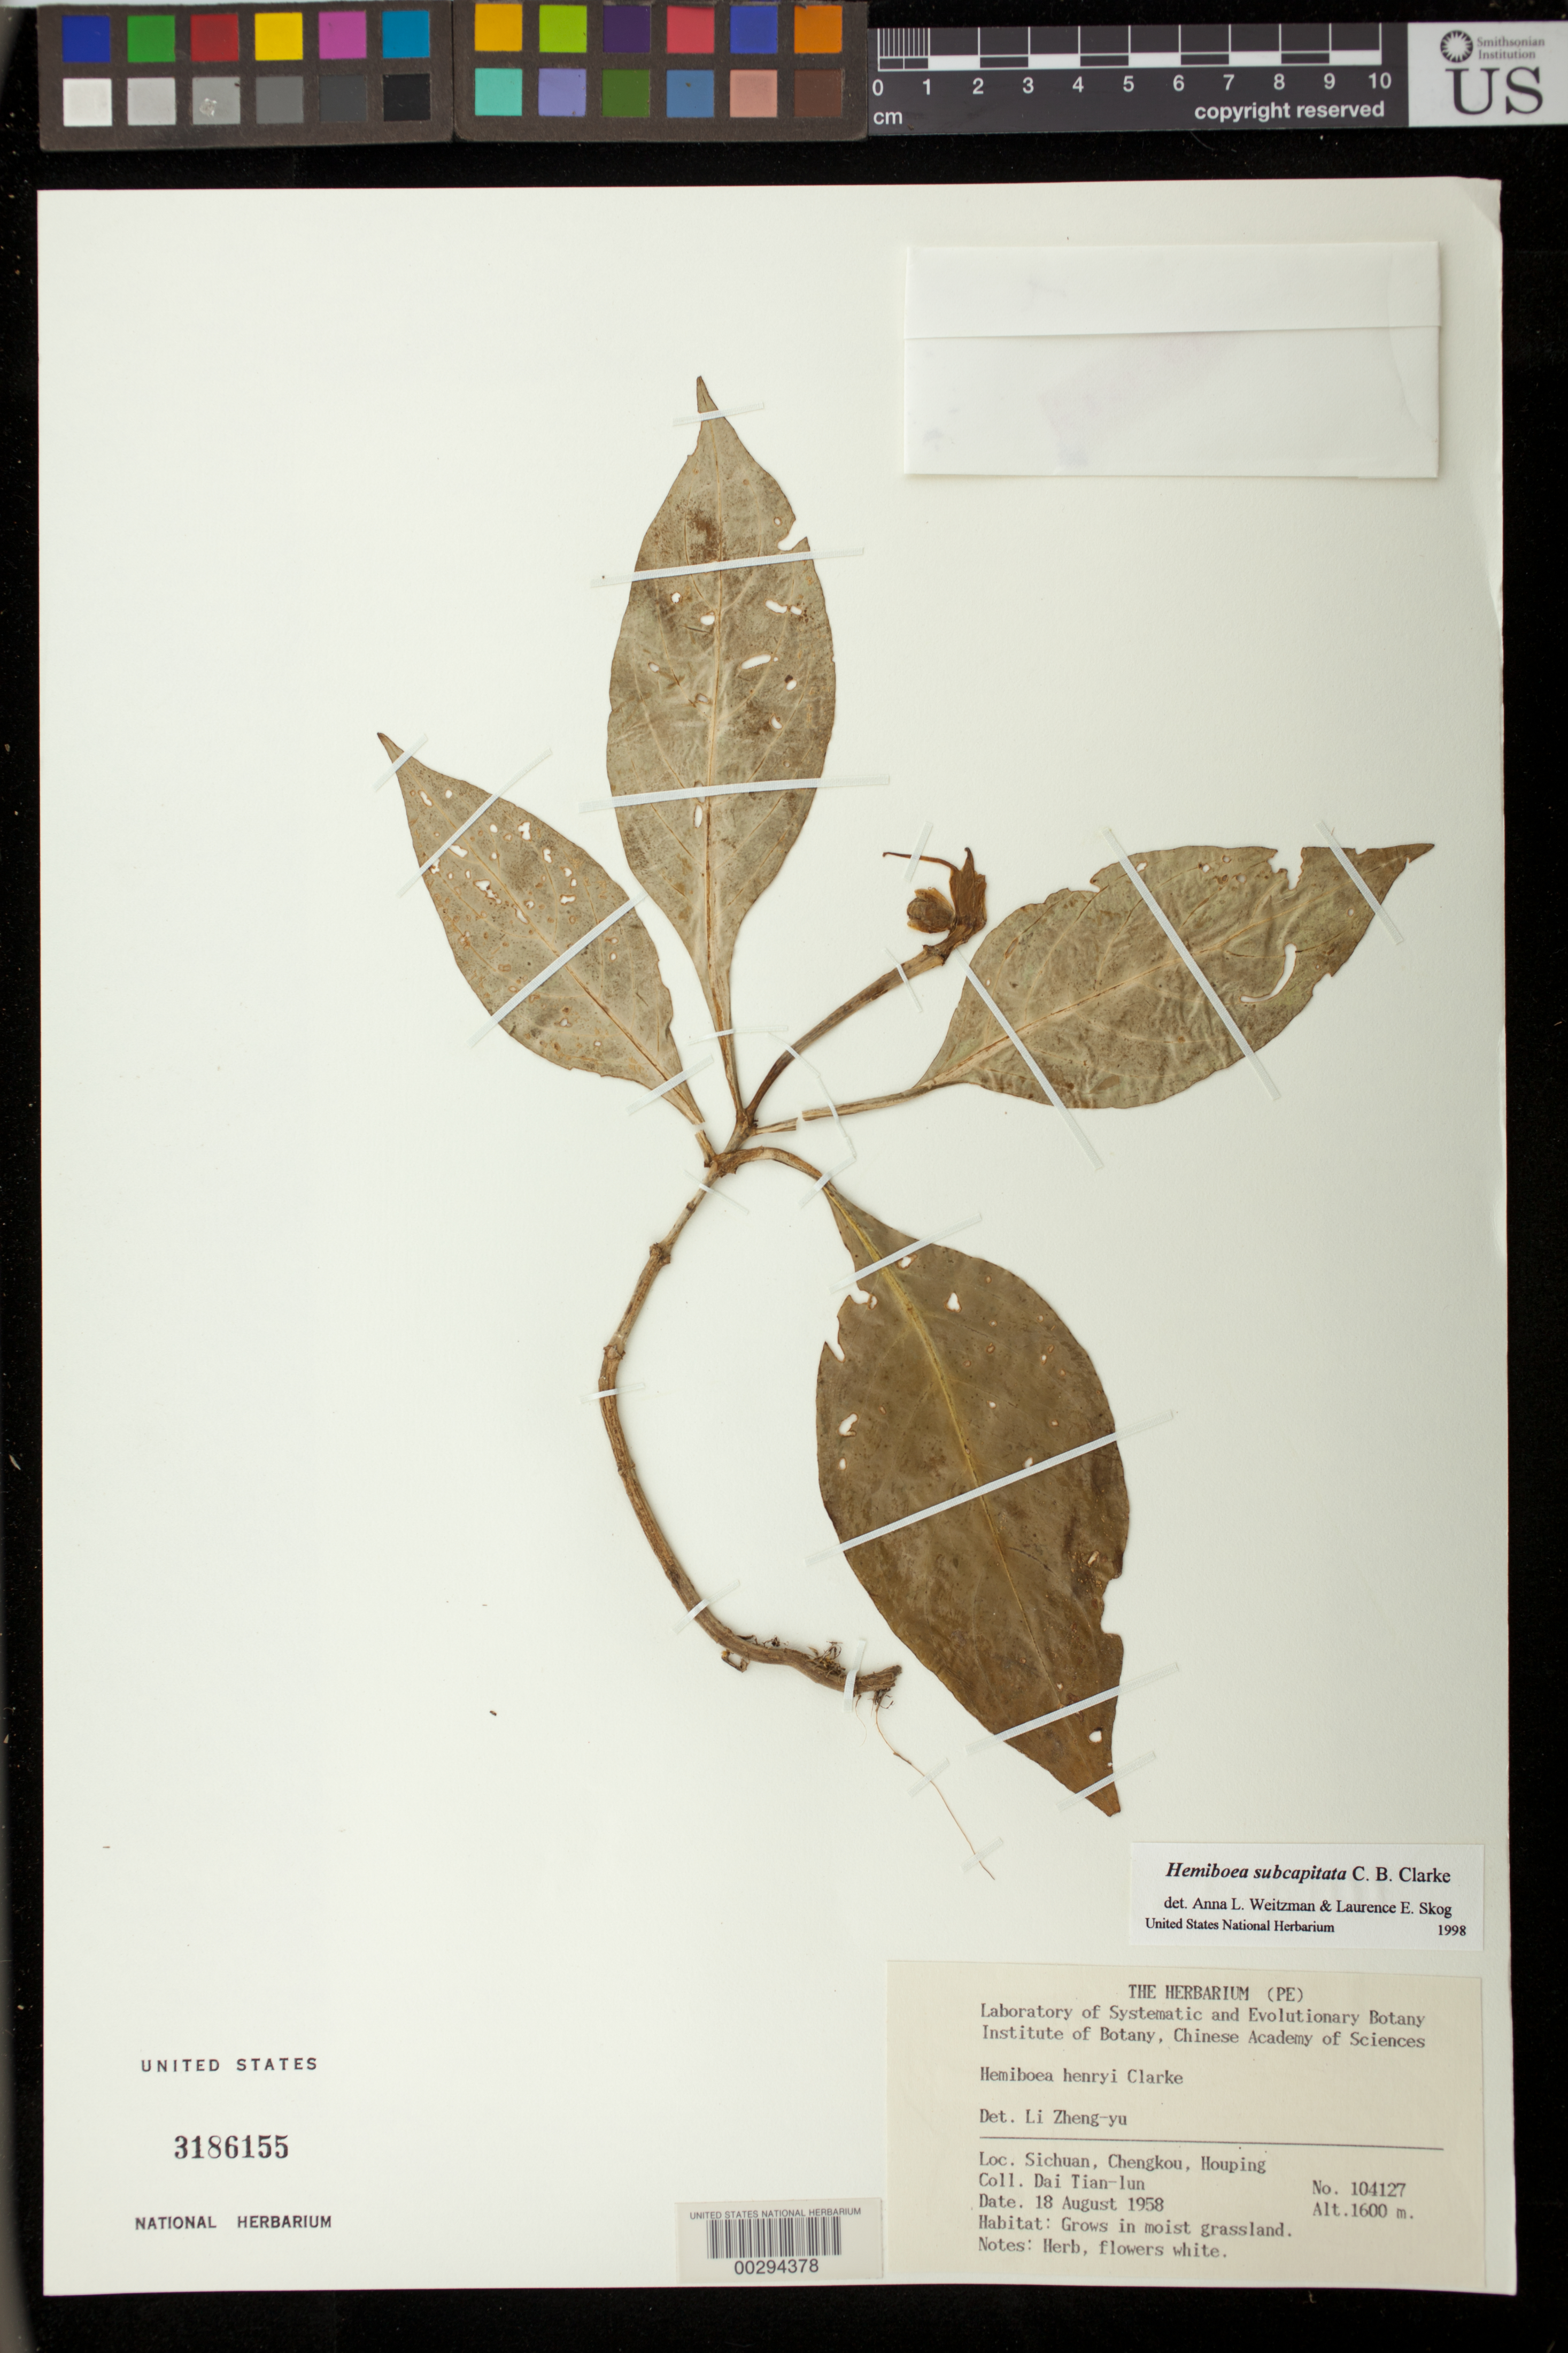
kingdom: Plantae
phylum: Tracheophyta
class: Magnoliopsida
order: Lamiales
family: Gesneriaceae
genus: Hemiboea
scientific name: Hemiboea subcapitata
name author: C.B. Clarke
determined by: Zhen-yu, L.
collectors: D. Tian-lun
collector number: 104127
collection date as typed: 18 Aug 1958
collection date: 1958-08-18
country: China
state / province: Sichuan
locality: Sichuan, chengkou, houping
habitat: Grows in moist grassland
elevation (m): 1600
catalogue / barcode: US 3186155